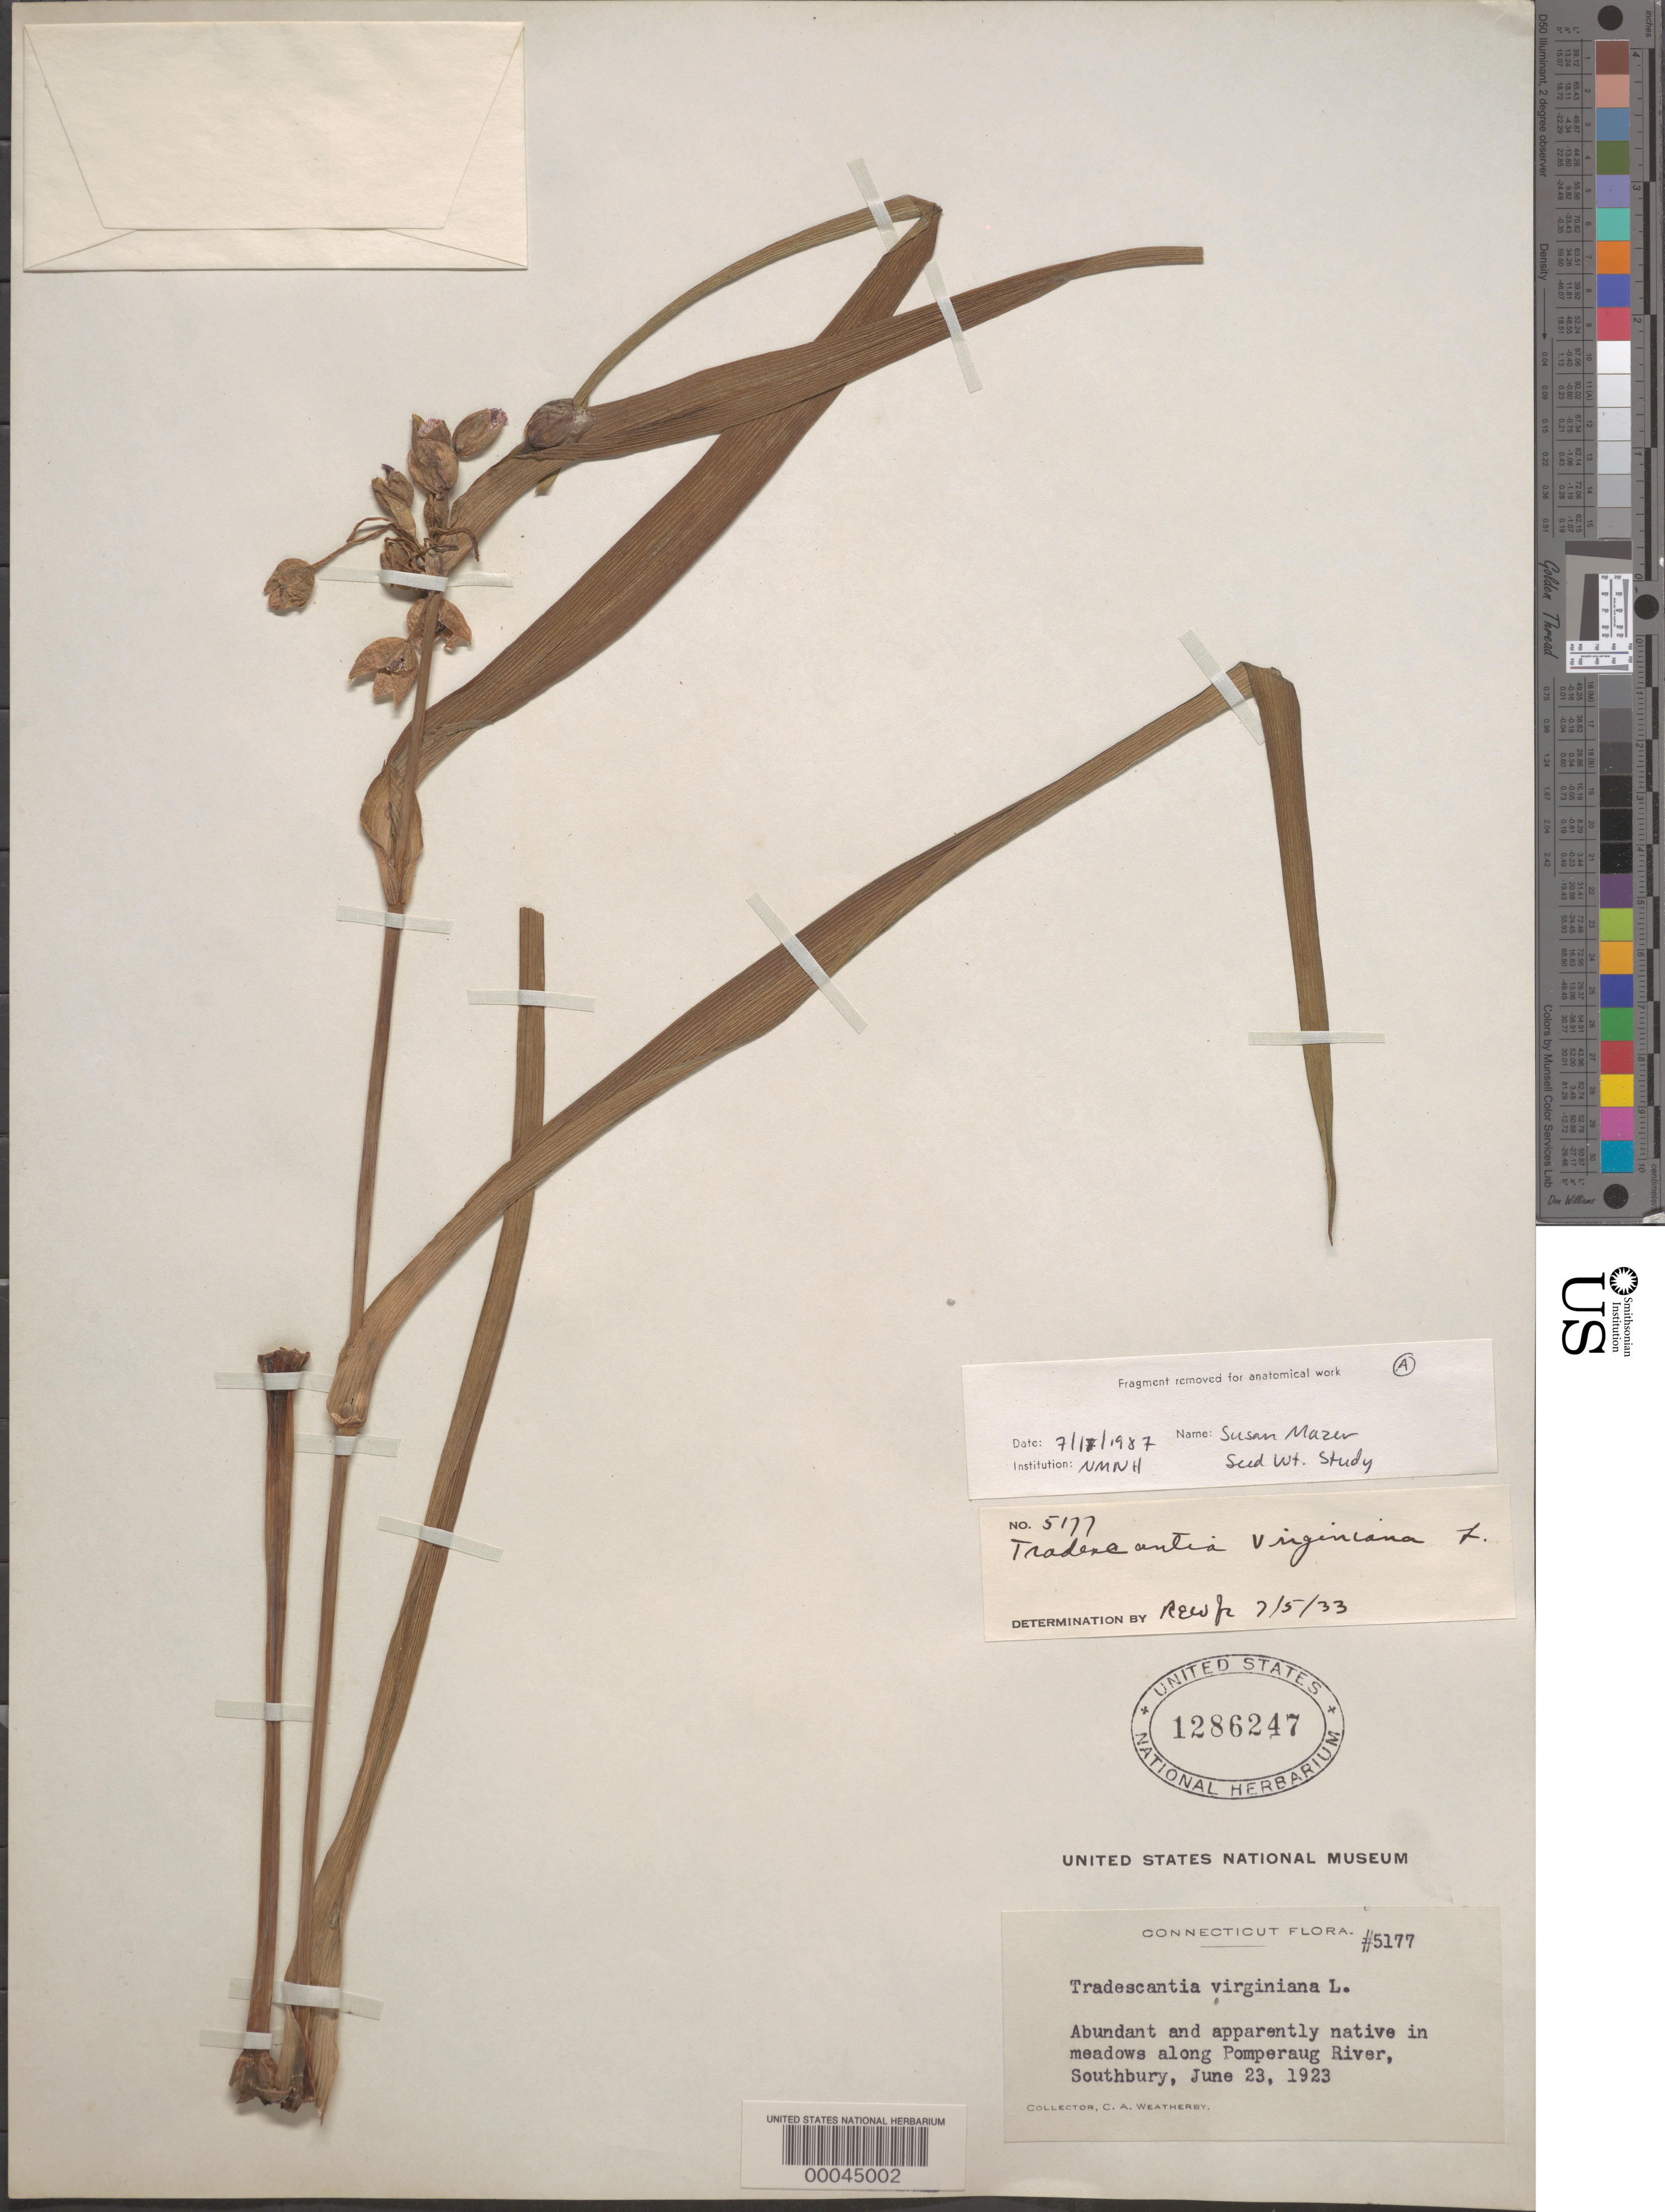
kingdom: Plantae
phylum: Tracheophyta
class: Liliopsida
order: Commelinales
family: Commelinaceae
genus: Tradescantia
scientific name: Tradescantia virginiana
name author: L.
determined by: Woodward, R. E.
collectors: C. A. Weatherby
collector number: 5177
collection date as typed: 23 Jun 1923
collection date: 1923-06-23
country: United States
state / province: Connecticut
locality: Pomperang river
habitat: Riverbank meadow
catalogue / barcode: US 1286247